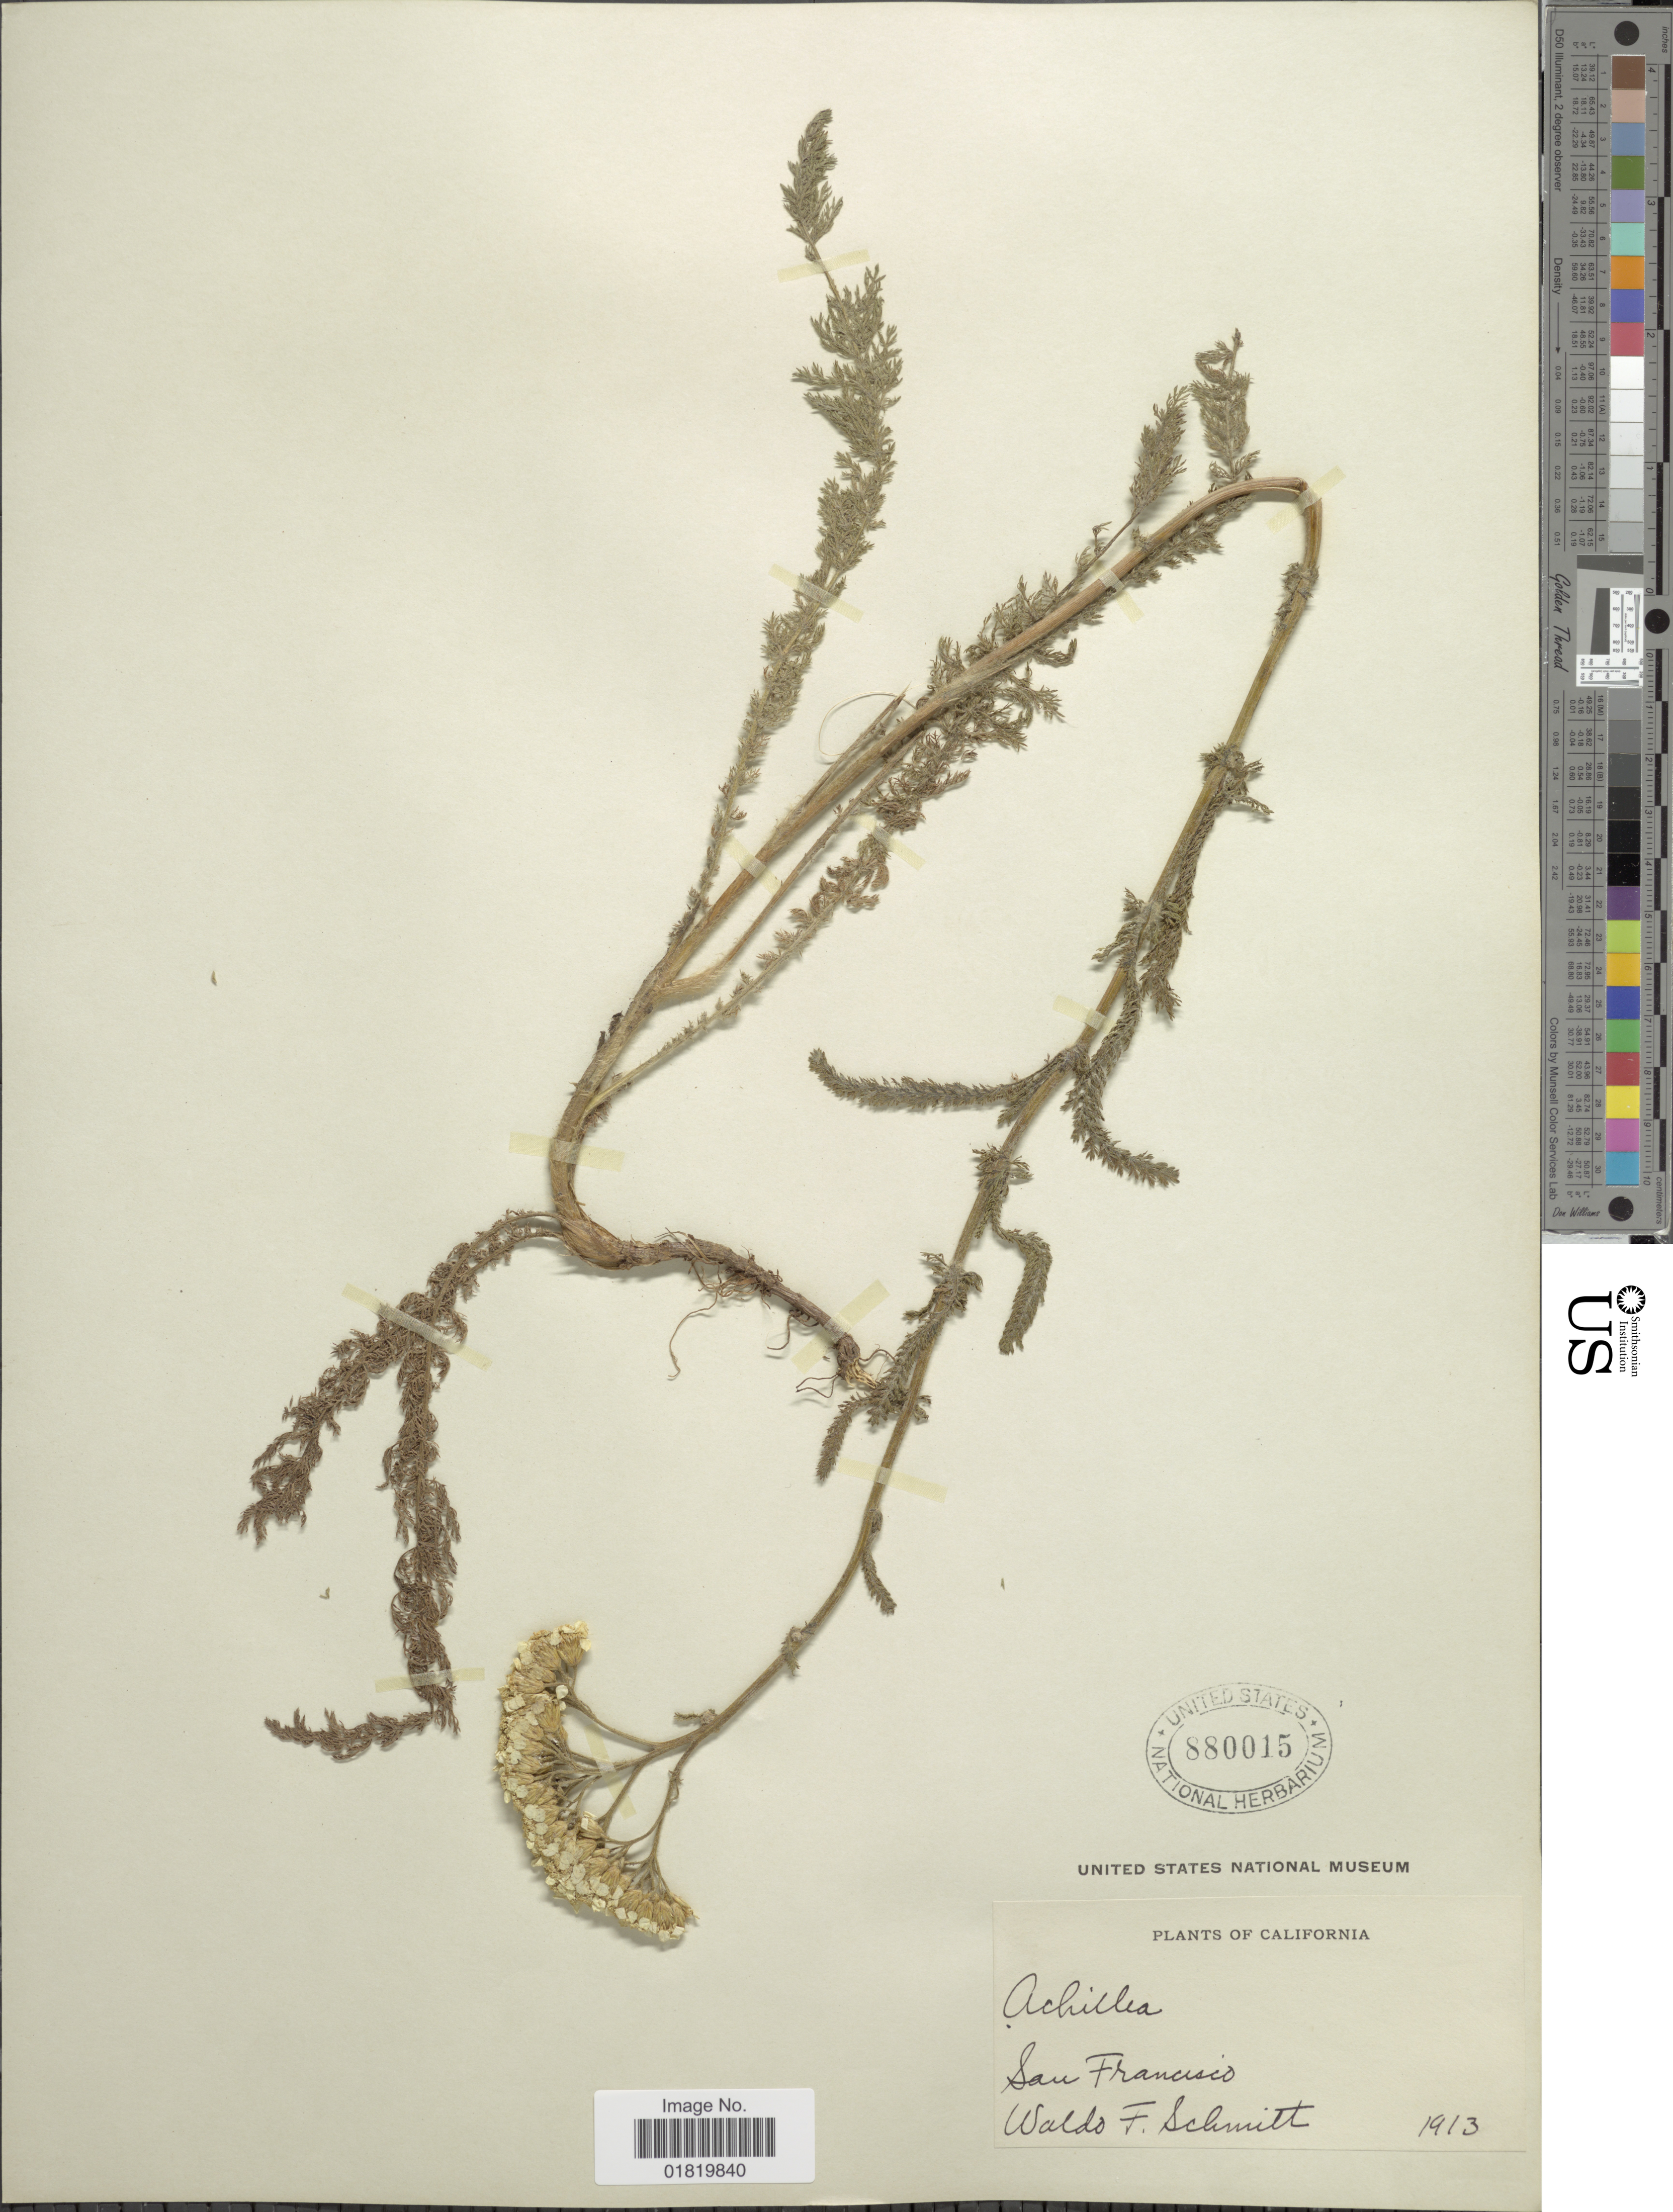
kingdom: Plantae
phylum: Tracheophyta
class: Magnoliopsida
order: Asterales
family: Asteraceae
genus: Achillea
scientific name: Achillea californica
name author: Pollard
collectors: W. F. Schmitt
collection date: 1913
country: United States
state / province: California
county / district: San Francisco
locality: San Francisco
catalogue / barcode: US 880015